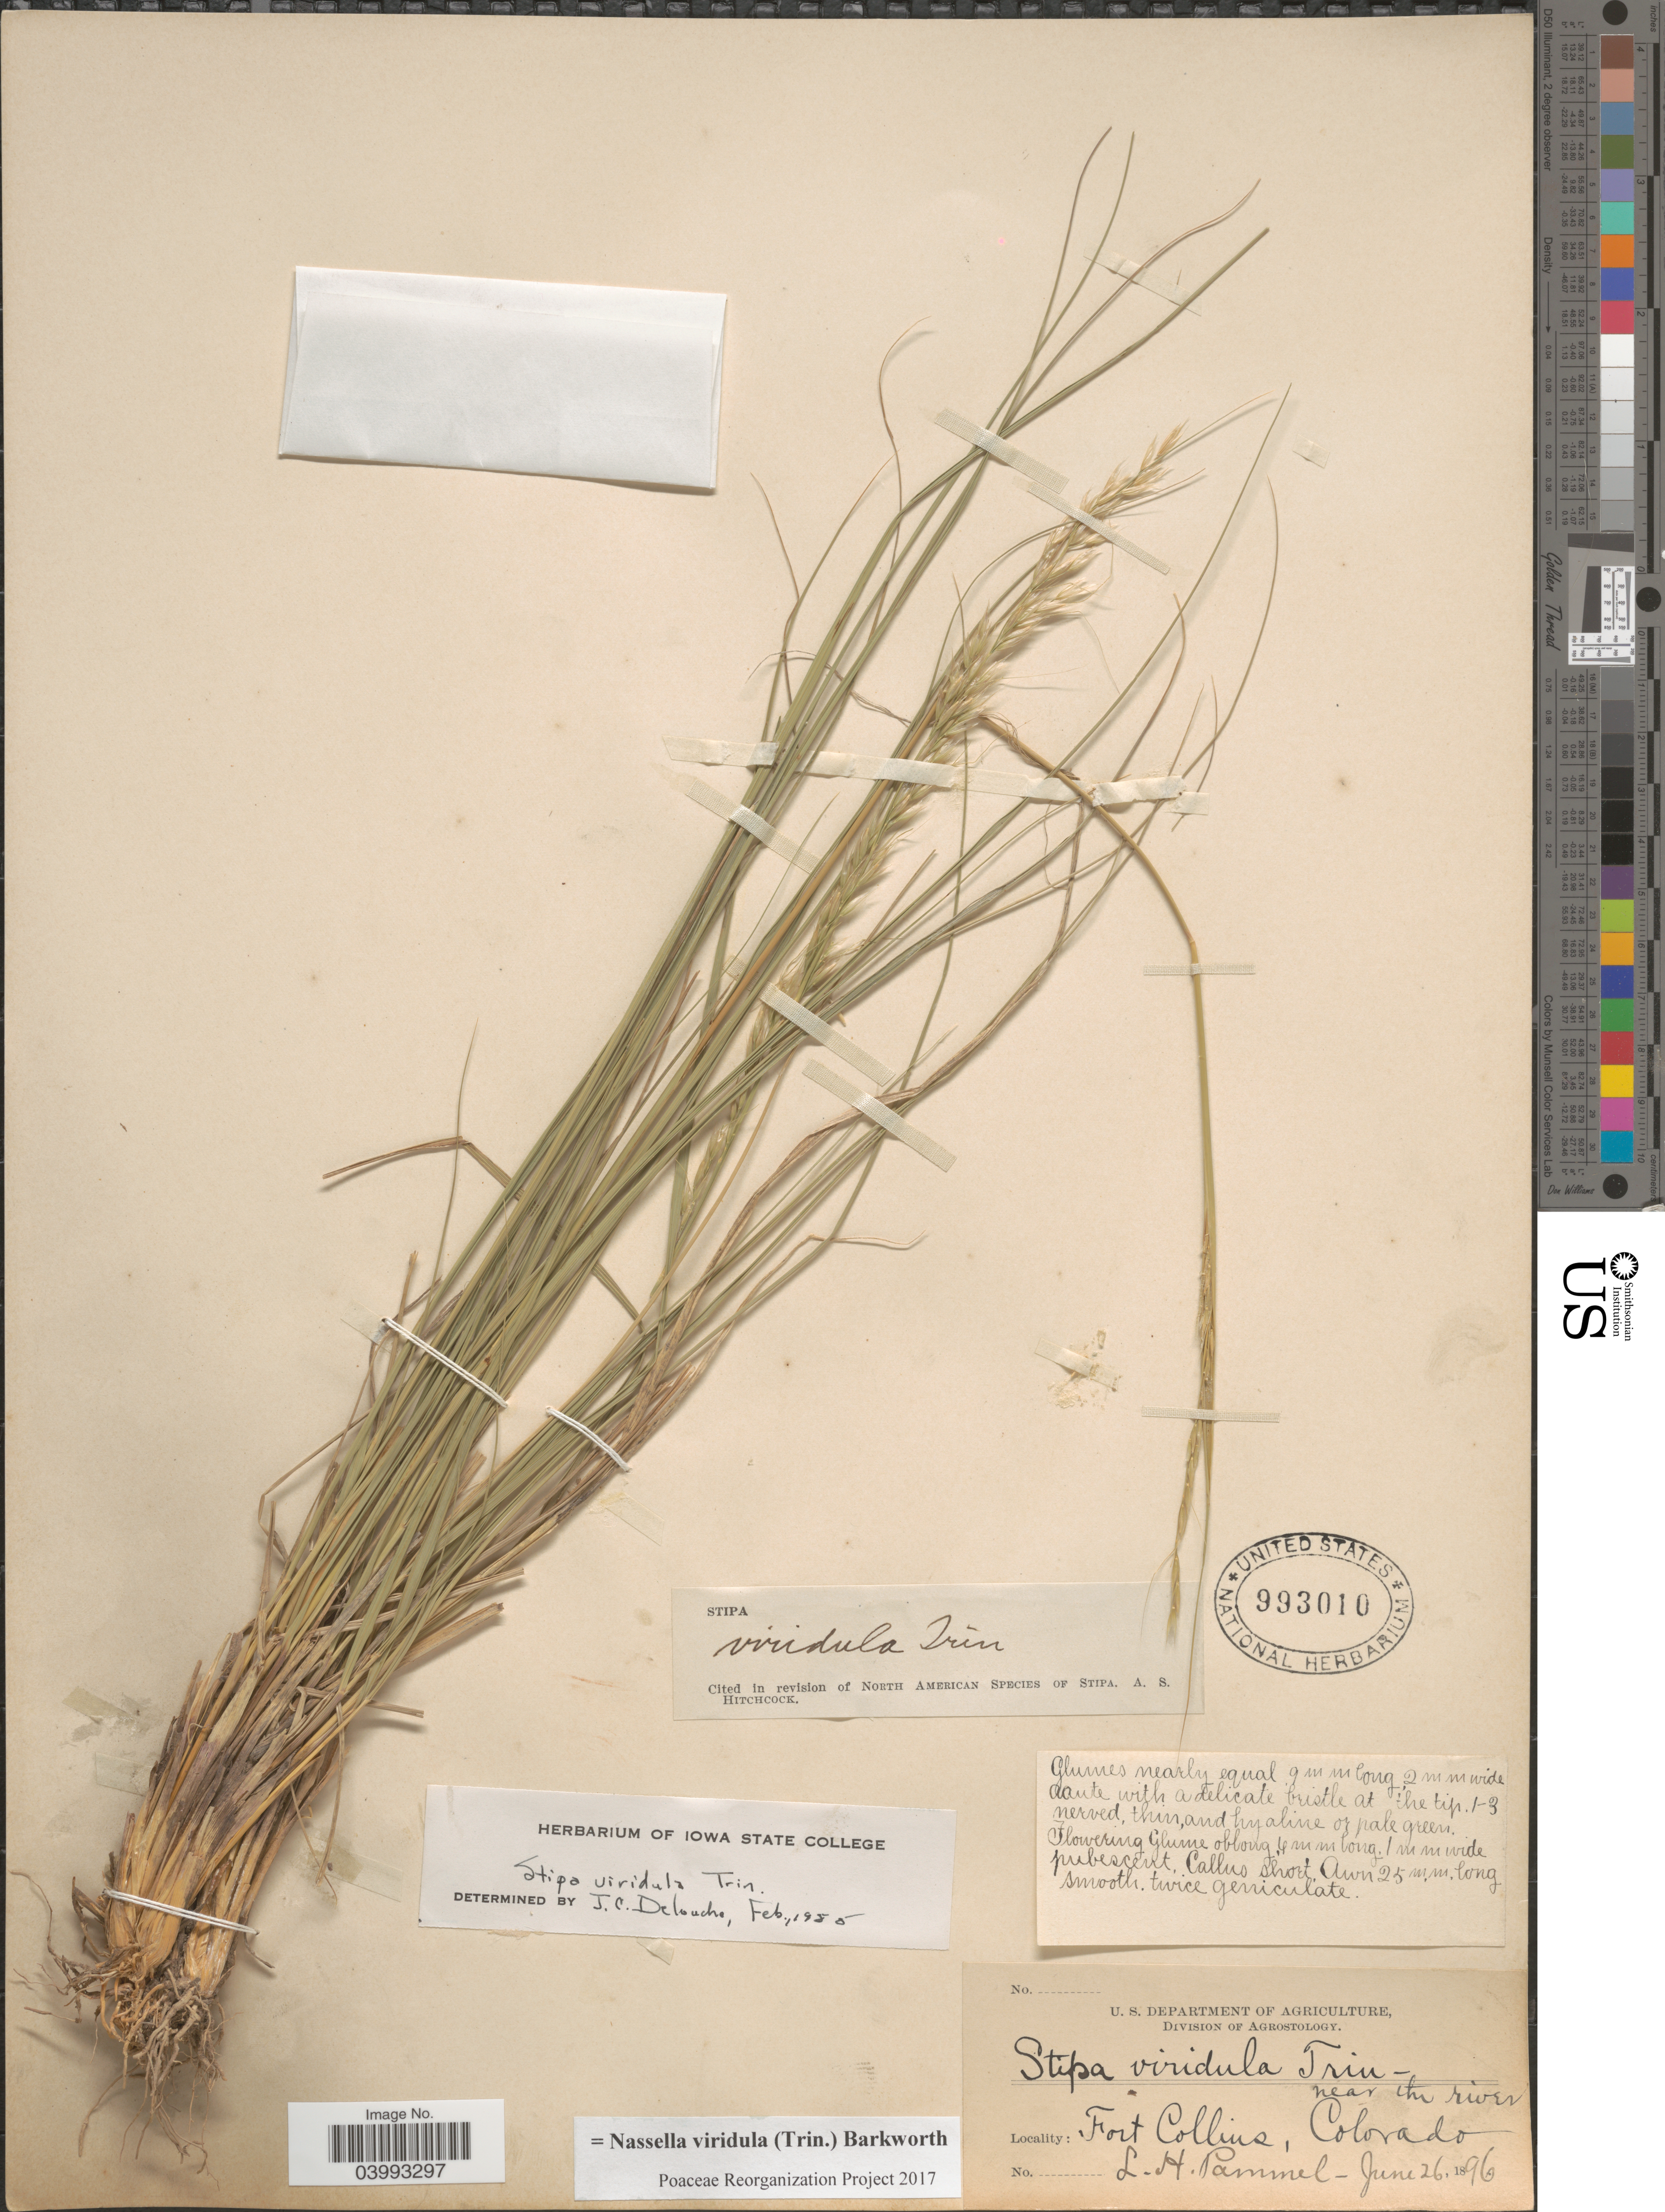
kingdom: Plantae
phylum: Tracheophyta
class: Liliopsida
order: Poales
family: Poaceae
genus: Nassella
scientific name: Nassella viridula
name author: (Trin.) Barkworth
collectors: L. Pammel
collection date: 1896-06-26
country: United States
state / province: Colorado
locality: Near the river, Fort Collins.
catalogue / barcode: US 993010